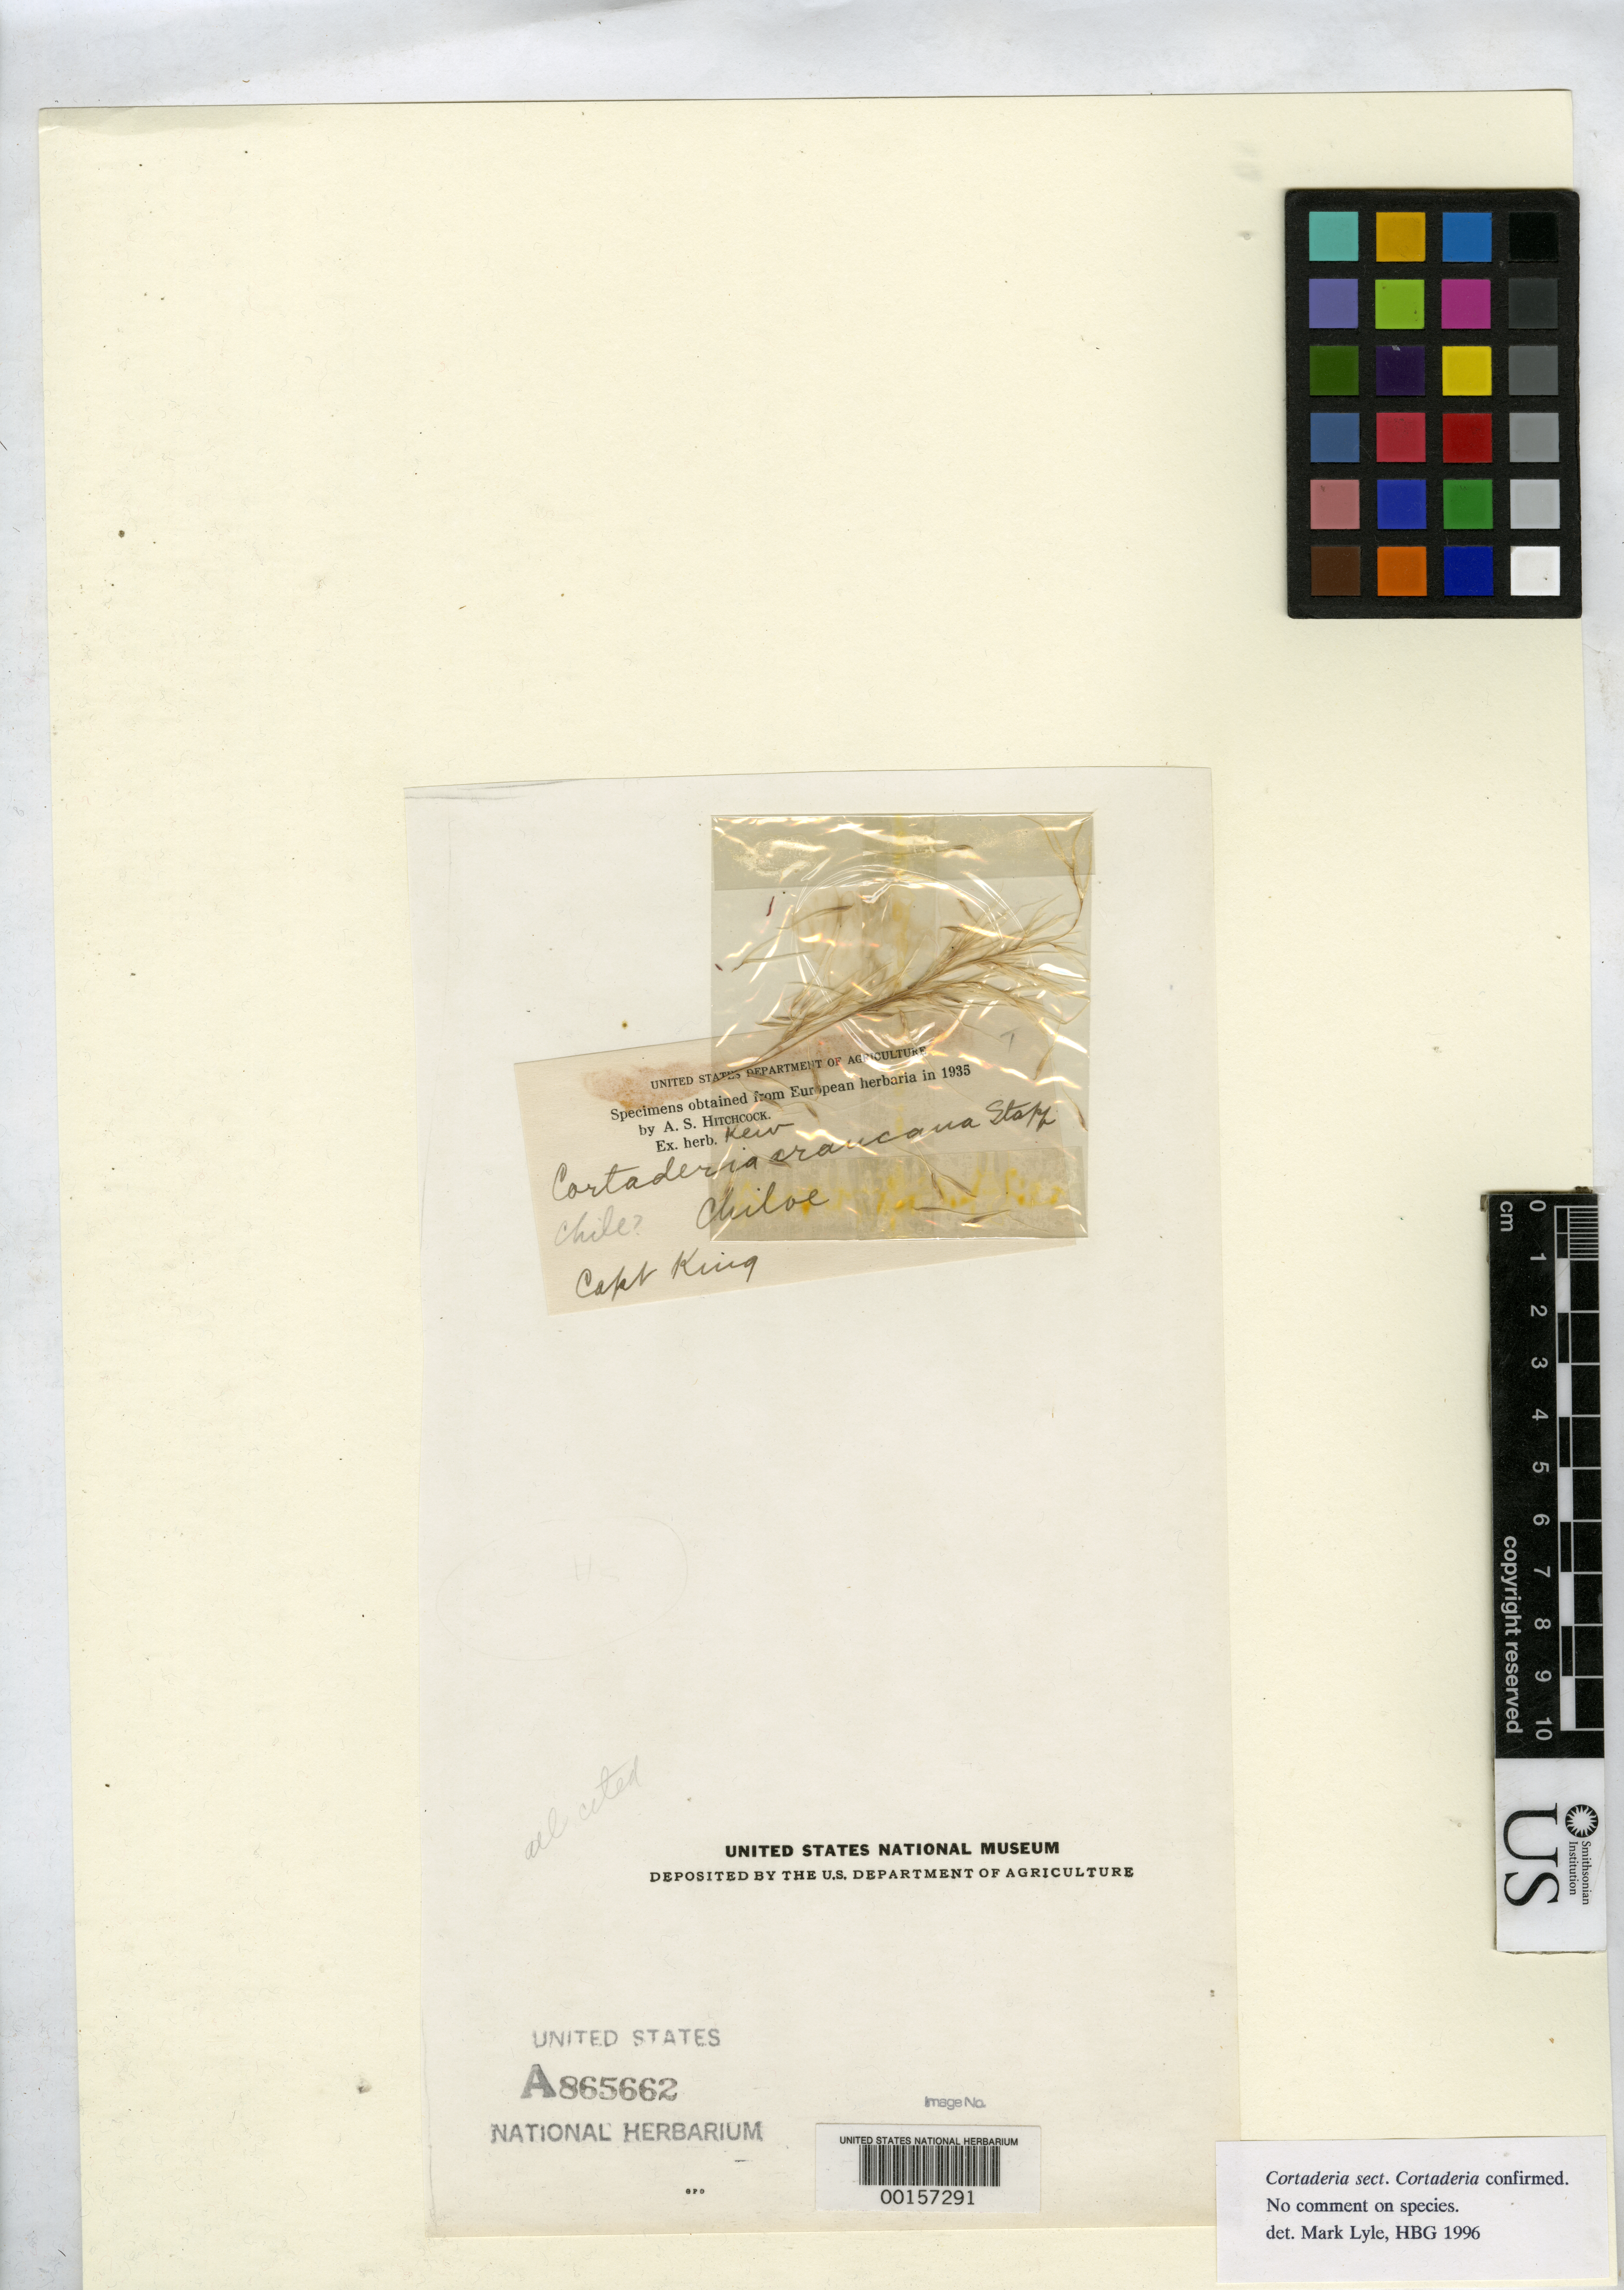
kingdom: Plantae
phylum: Tracheophyta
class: Liliopsida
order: Poales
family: Poaceae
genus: Cortaderia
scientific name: Cortaderia araucana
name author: Stapf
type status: Type Fragment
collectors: Capt. King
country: Chile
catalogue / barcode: US 865662A